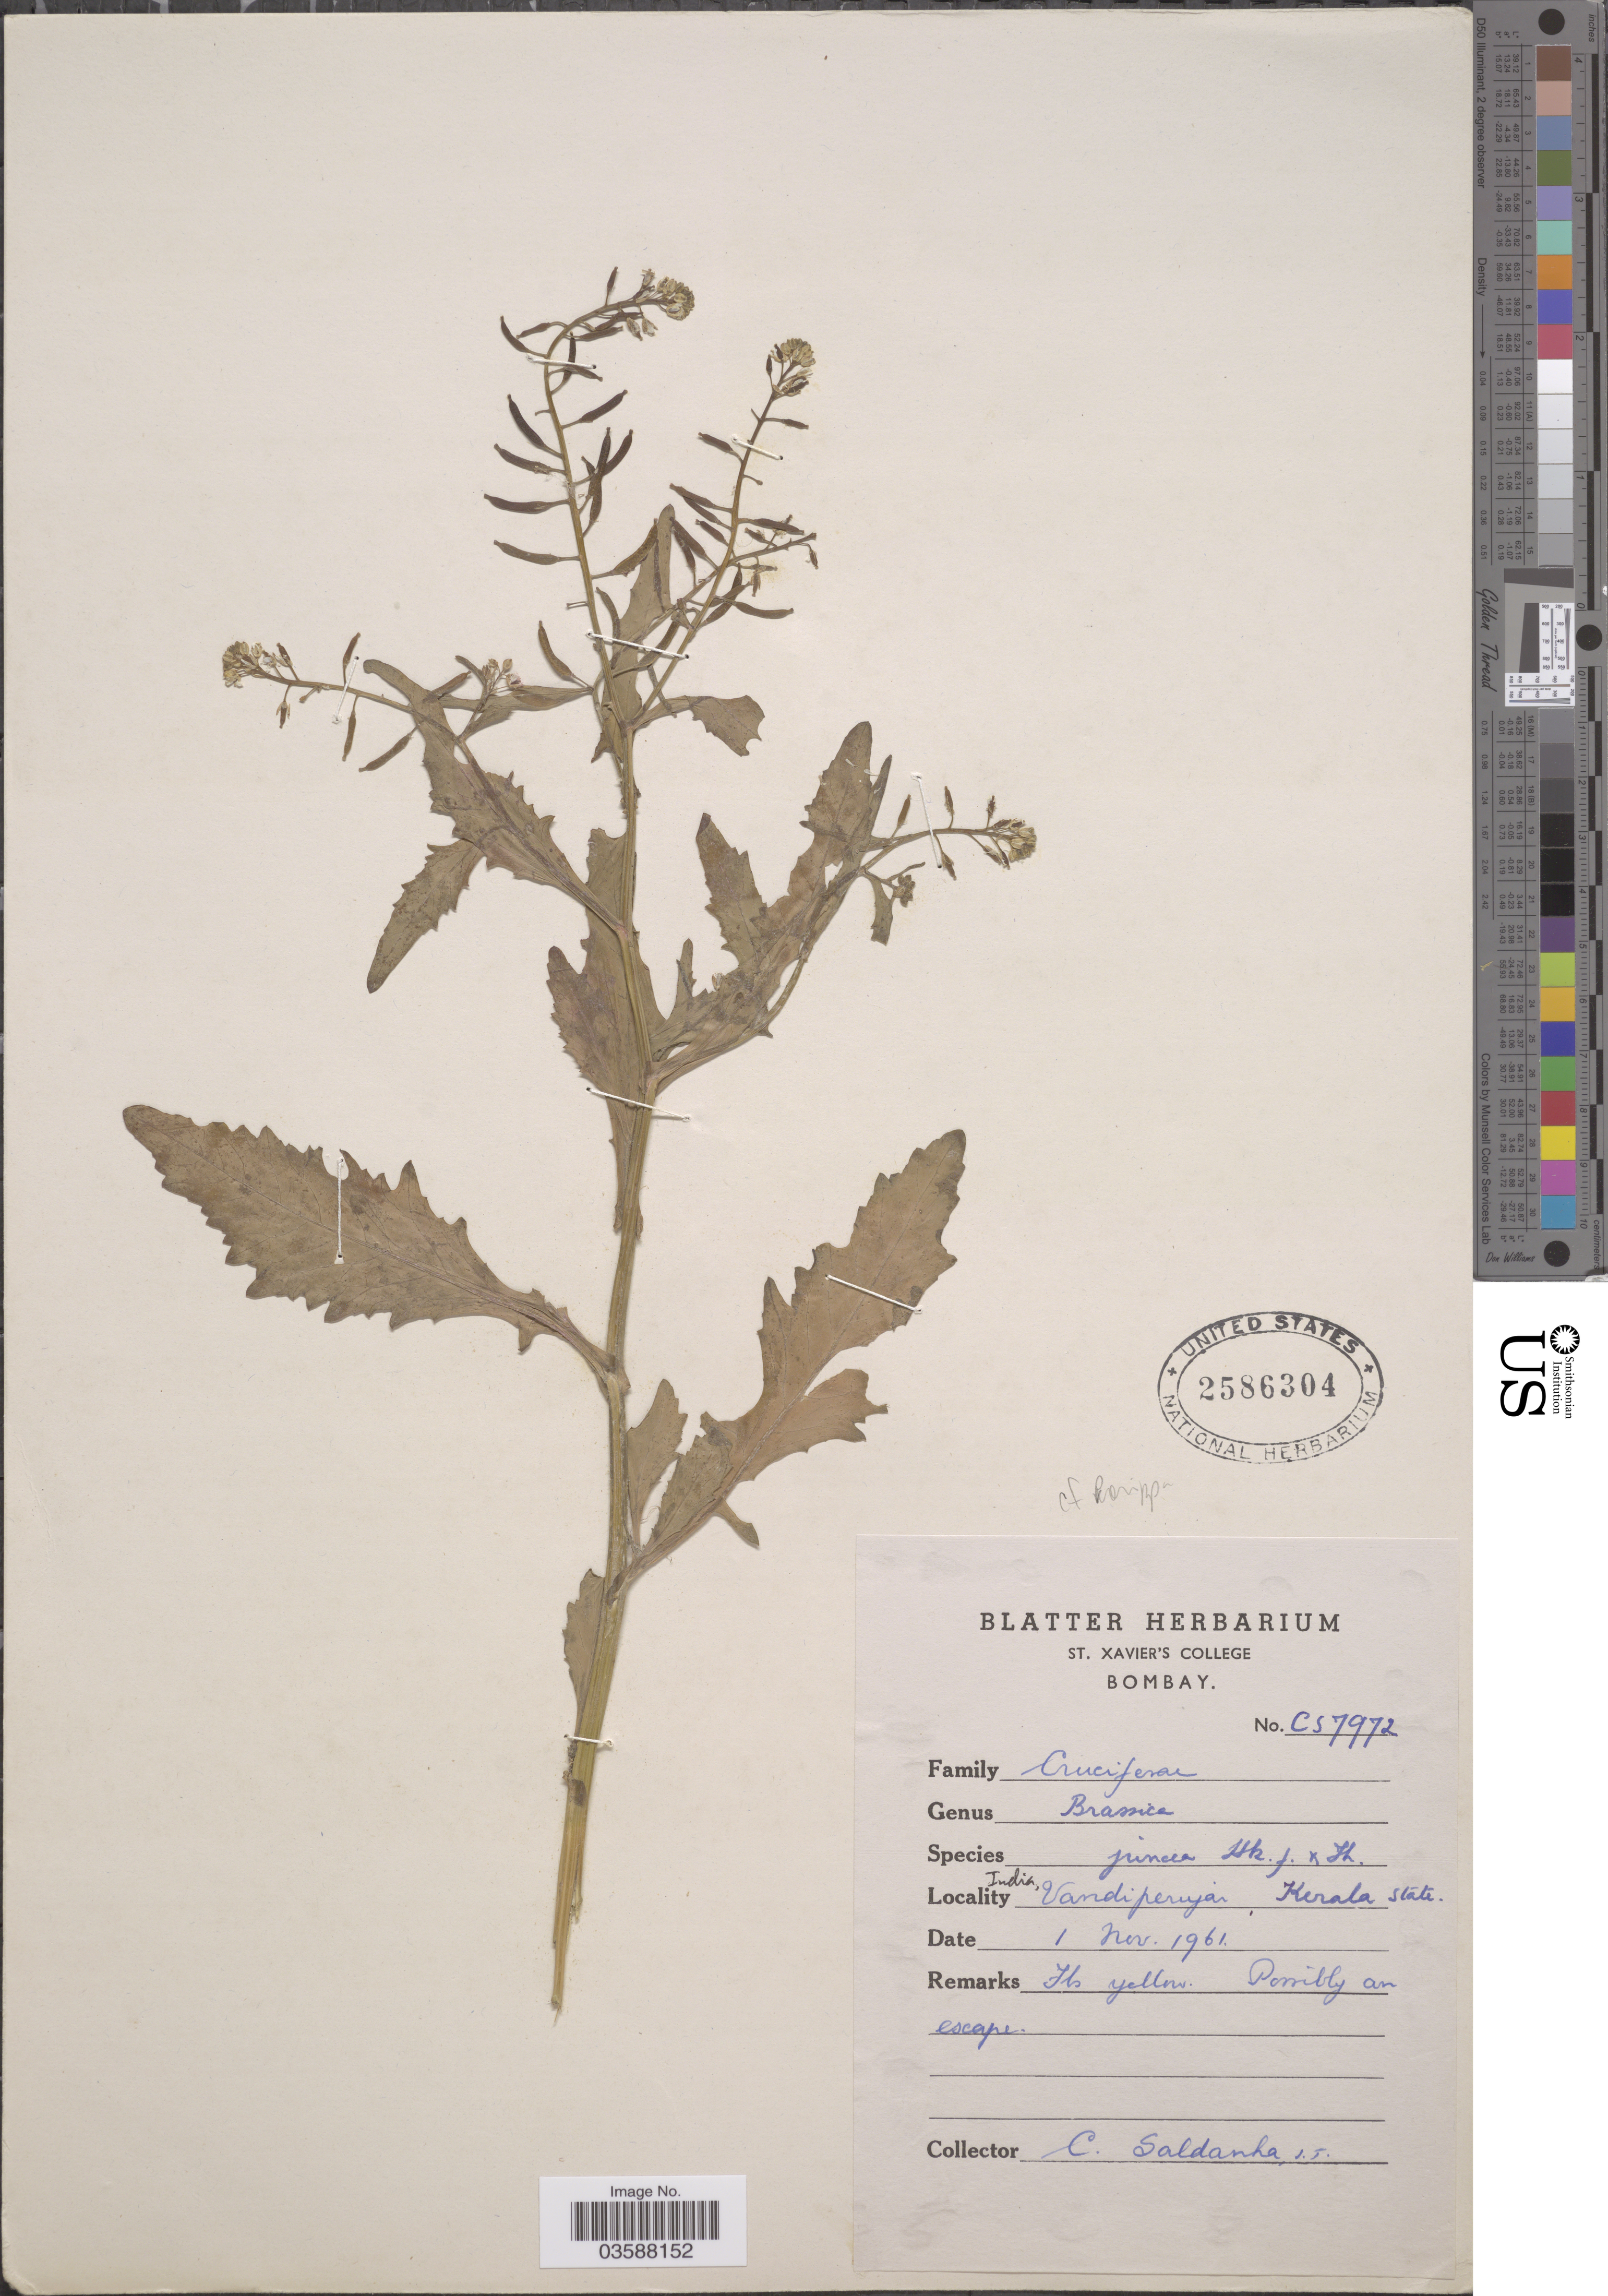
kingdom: Plantae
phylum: Tracheophyta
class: Magnoliopsida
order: Brassicales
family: Brassicaceae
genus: Rorippa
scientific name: Rorippa sp.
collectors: C. Saldanha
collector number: CS7972*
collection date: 1961-11-01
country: India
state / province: Kerala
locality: Vandiperiyar.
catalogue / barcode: US 2586304